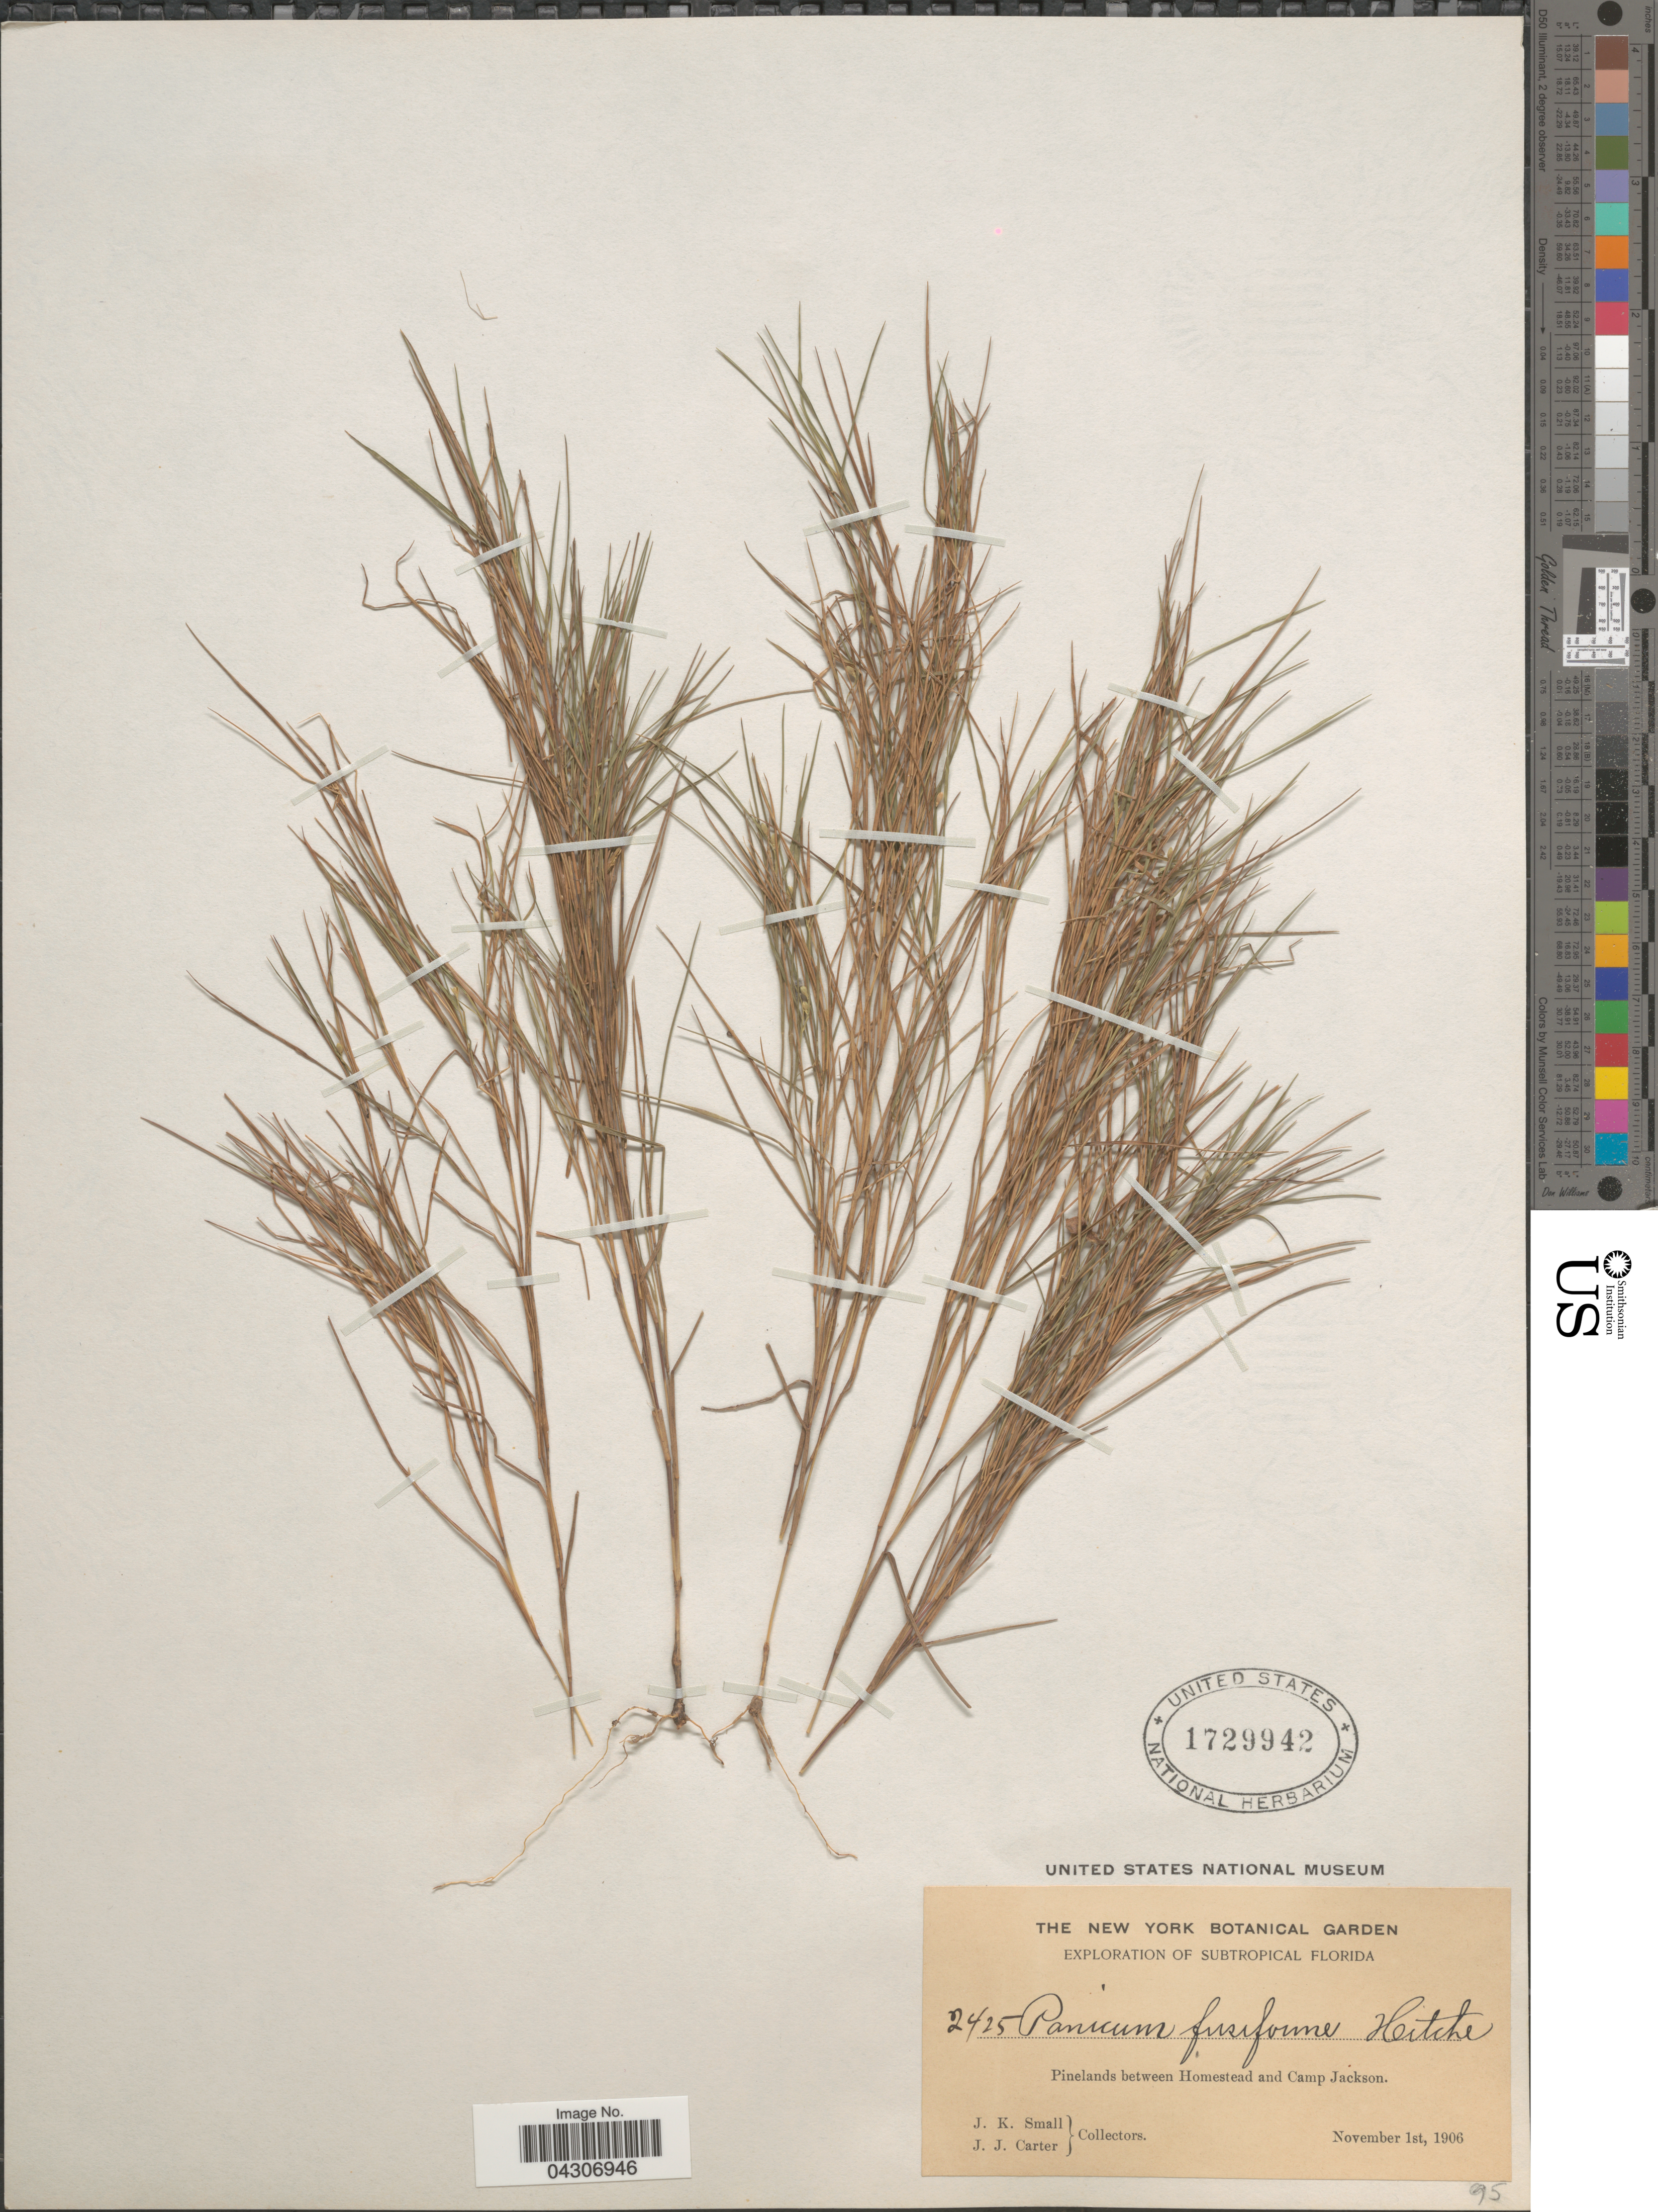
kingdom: Plantae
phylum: Tracheophyta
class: Liliopsida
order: Poales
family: Poaceae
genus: Dichanthelium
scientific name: Dichanthelium aciculare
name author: (Desv. ex Poir.) Gould & C.A. Clark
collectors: J. K. Small & J. Carter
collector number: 2425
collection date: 1906-11-01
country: United States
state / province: Florida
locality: Exploration Of Subtropical Florida. Pinelands between Homestead and Camp Jackson.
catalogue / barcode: US 1729942